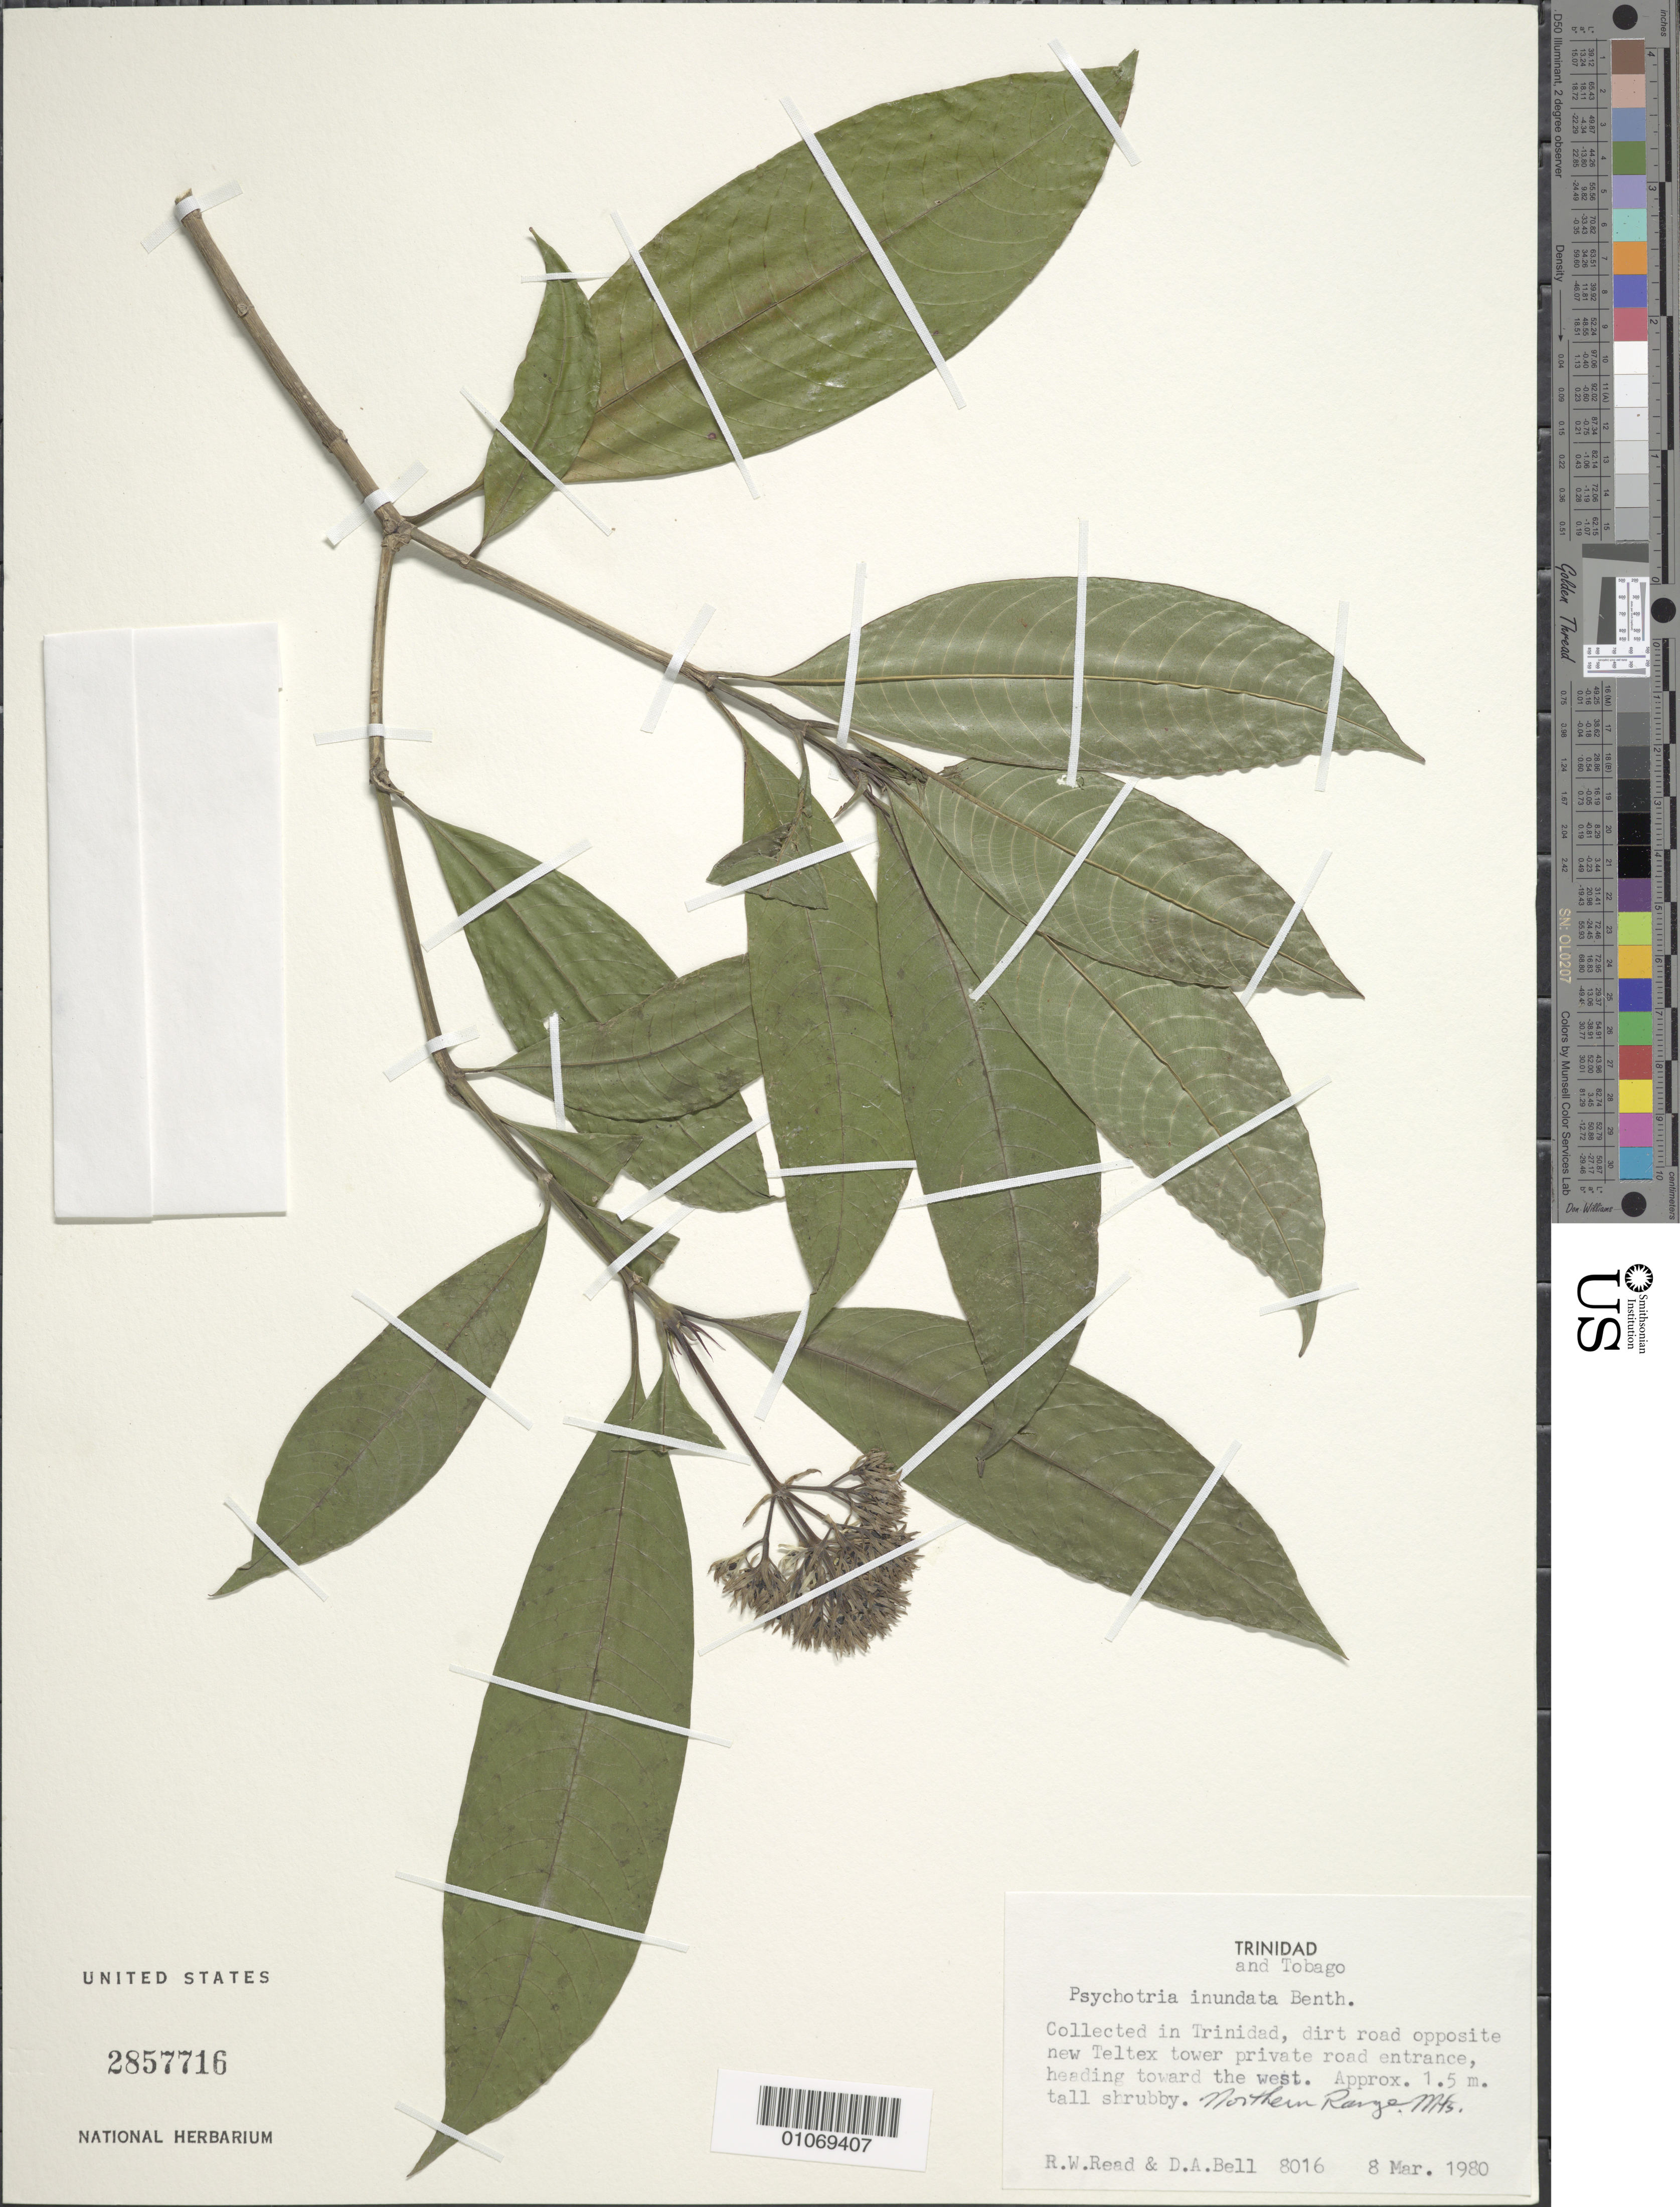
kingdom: Plantae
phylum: Tracheophyta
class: Magnoliopsida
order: Gentianales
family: Rubiaceae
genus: Psychotria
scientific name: Psychotria capitata subsp. amplifolia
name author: (Raeusch.) Steyerm.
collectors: R. W. Read & D. A. Bell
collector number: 8016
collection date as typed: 08 Mar 1980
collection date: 1980-03-08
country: Trinidad and Tobago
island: Trinidad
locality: Dirt road opposite new Teltex tower private road entrance, heading toward the west. Northern Range mountains.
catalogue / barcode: US 2857716